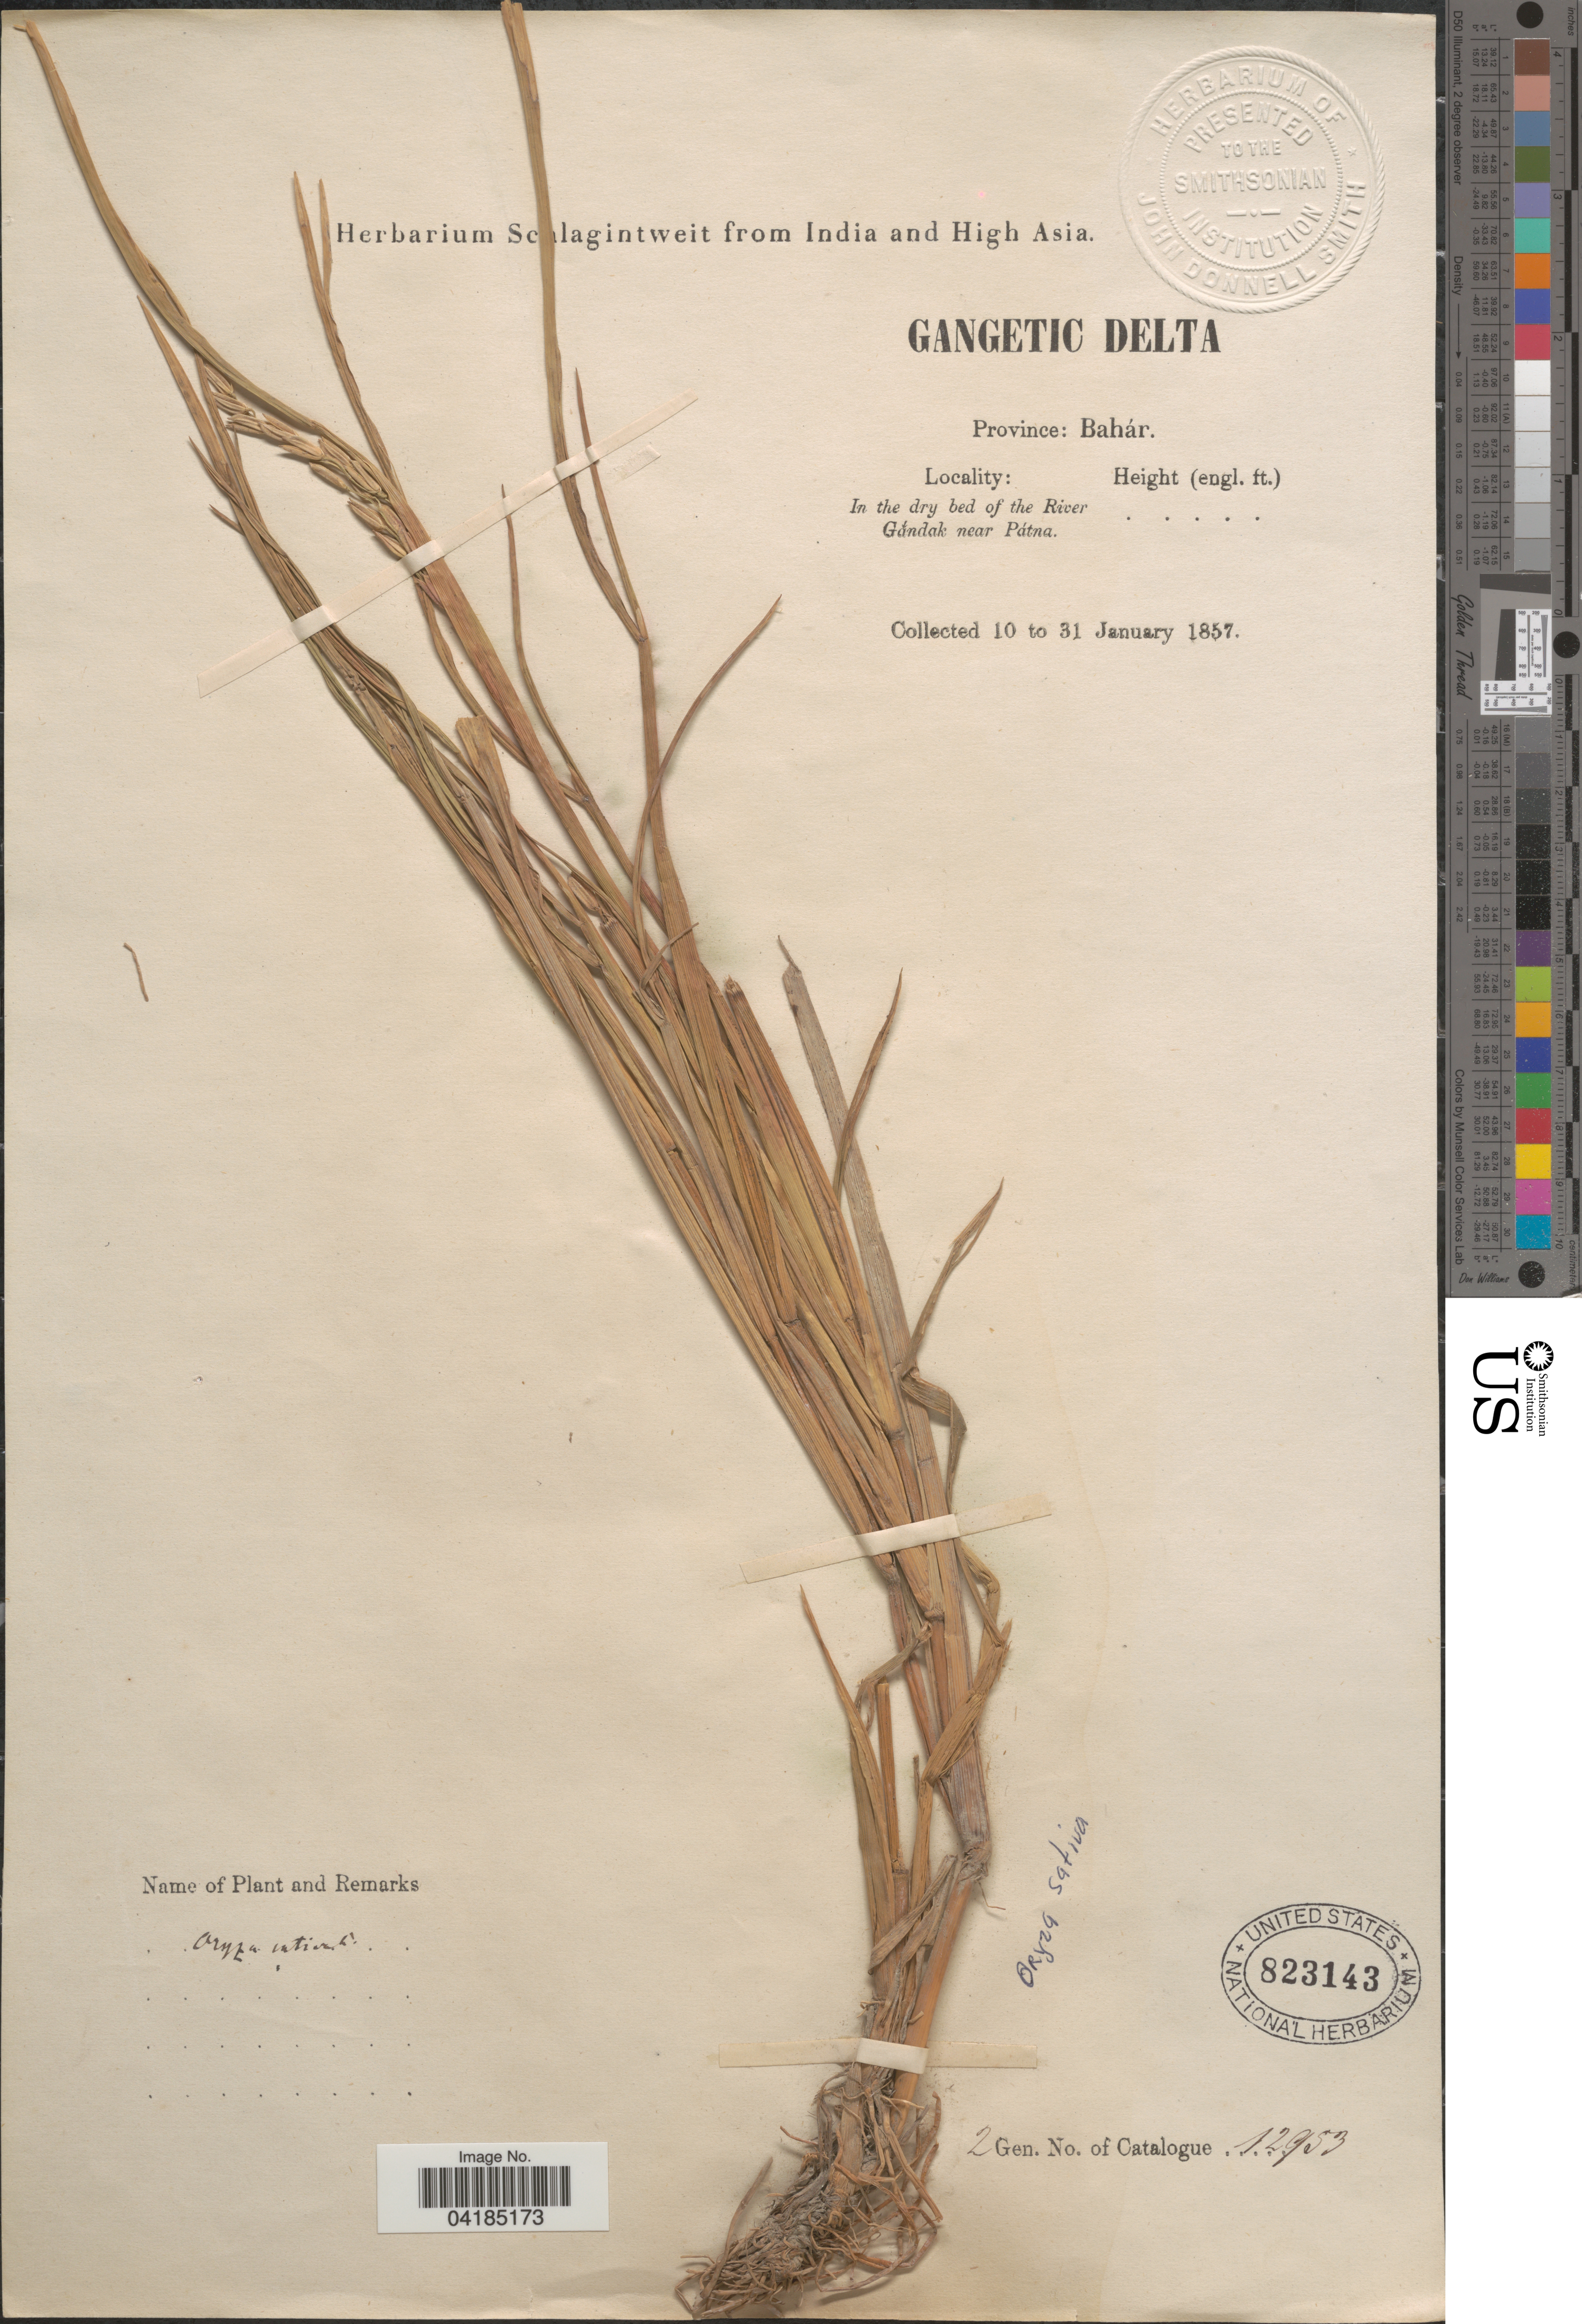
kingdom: Plantae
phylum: Tracheophyta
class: Liliopsida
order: Poales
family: Poaceae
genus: Oryza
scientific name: Oryza sativa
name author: L.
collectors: ex herb. Schlagintweit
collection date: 1857-01-10/1857-01-31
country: India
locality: Gangetic Delta. Province: Bahár. In the dry bed of the River Gándak near Pátna.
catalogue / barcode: US 823143